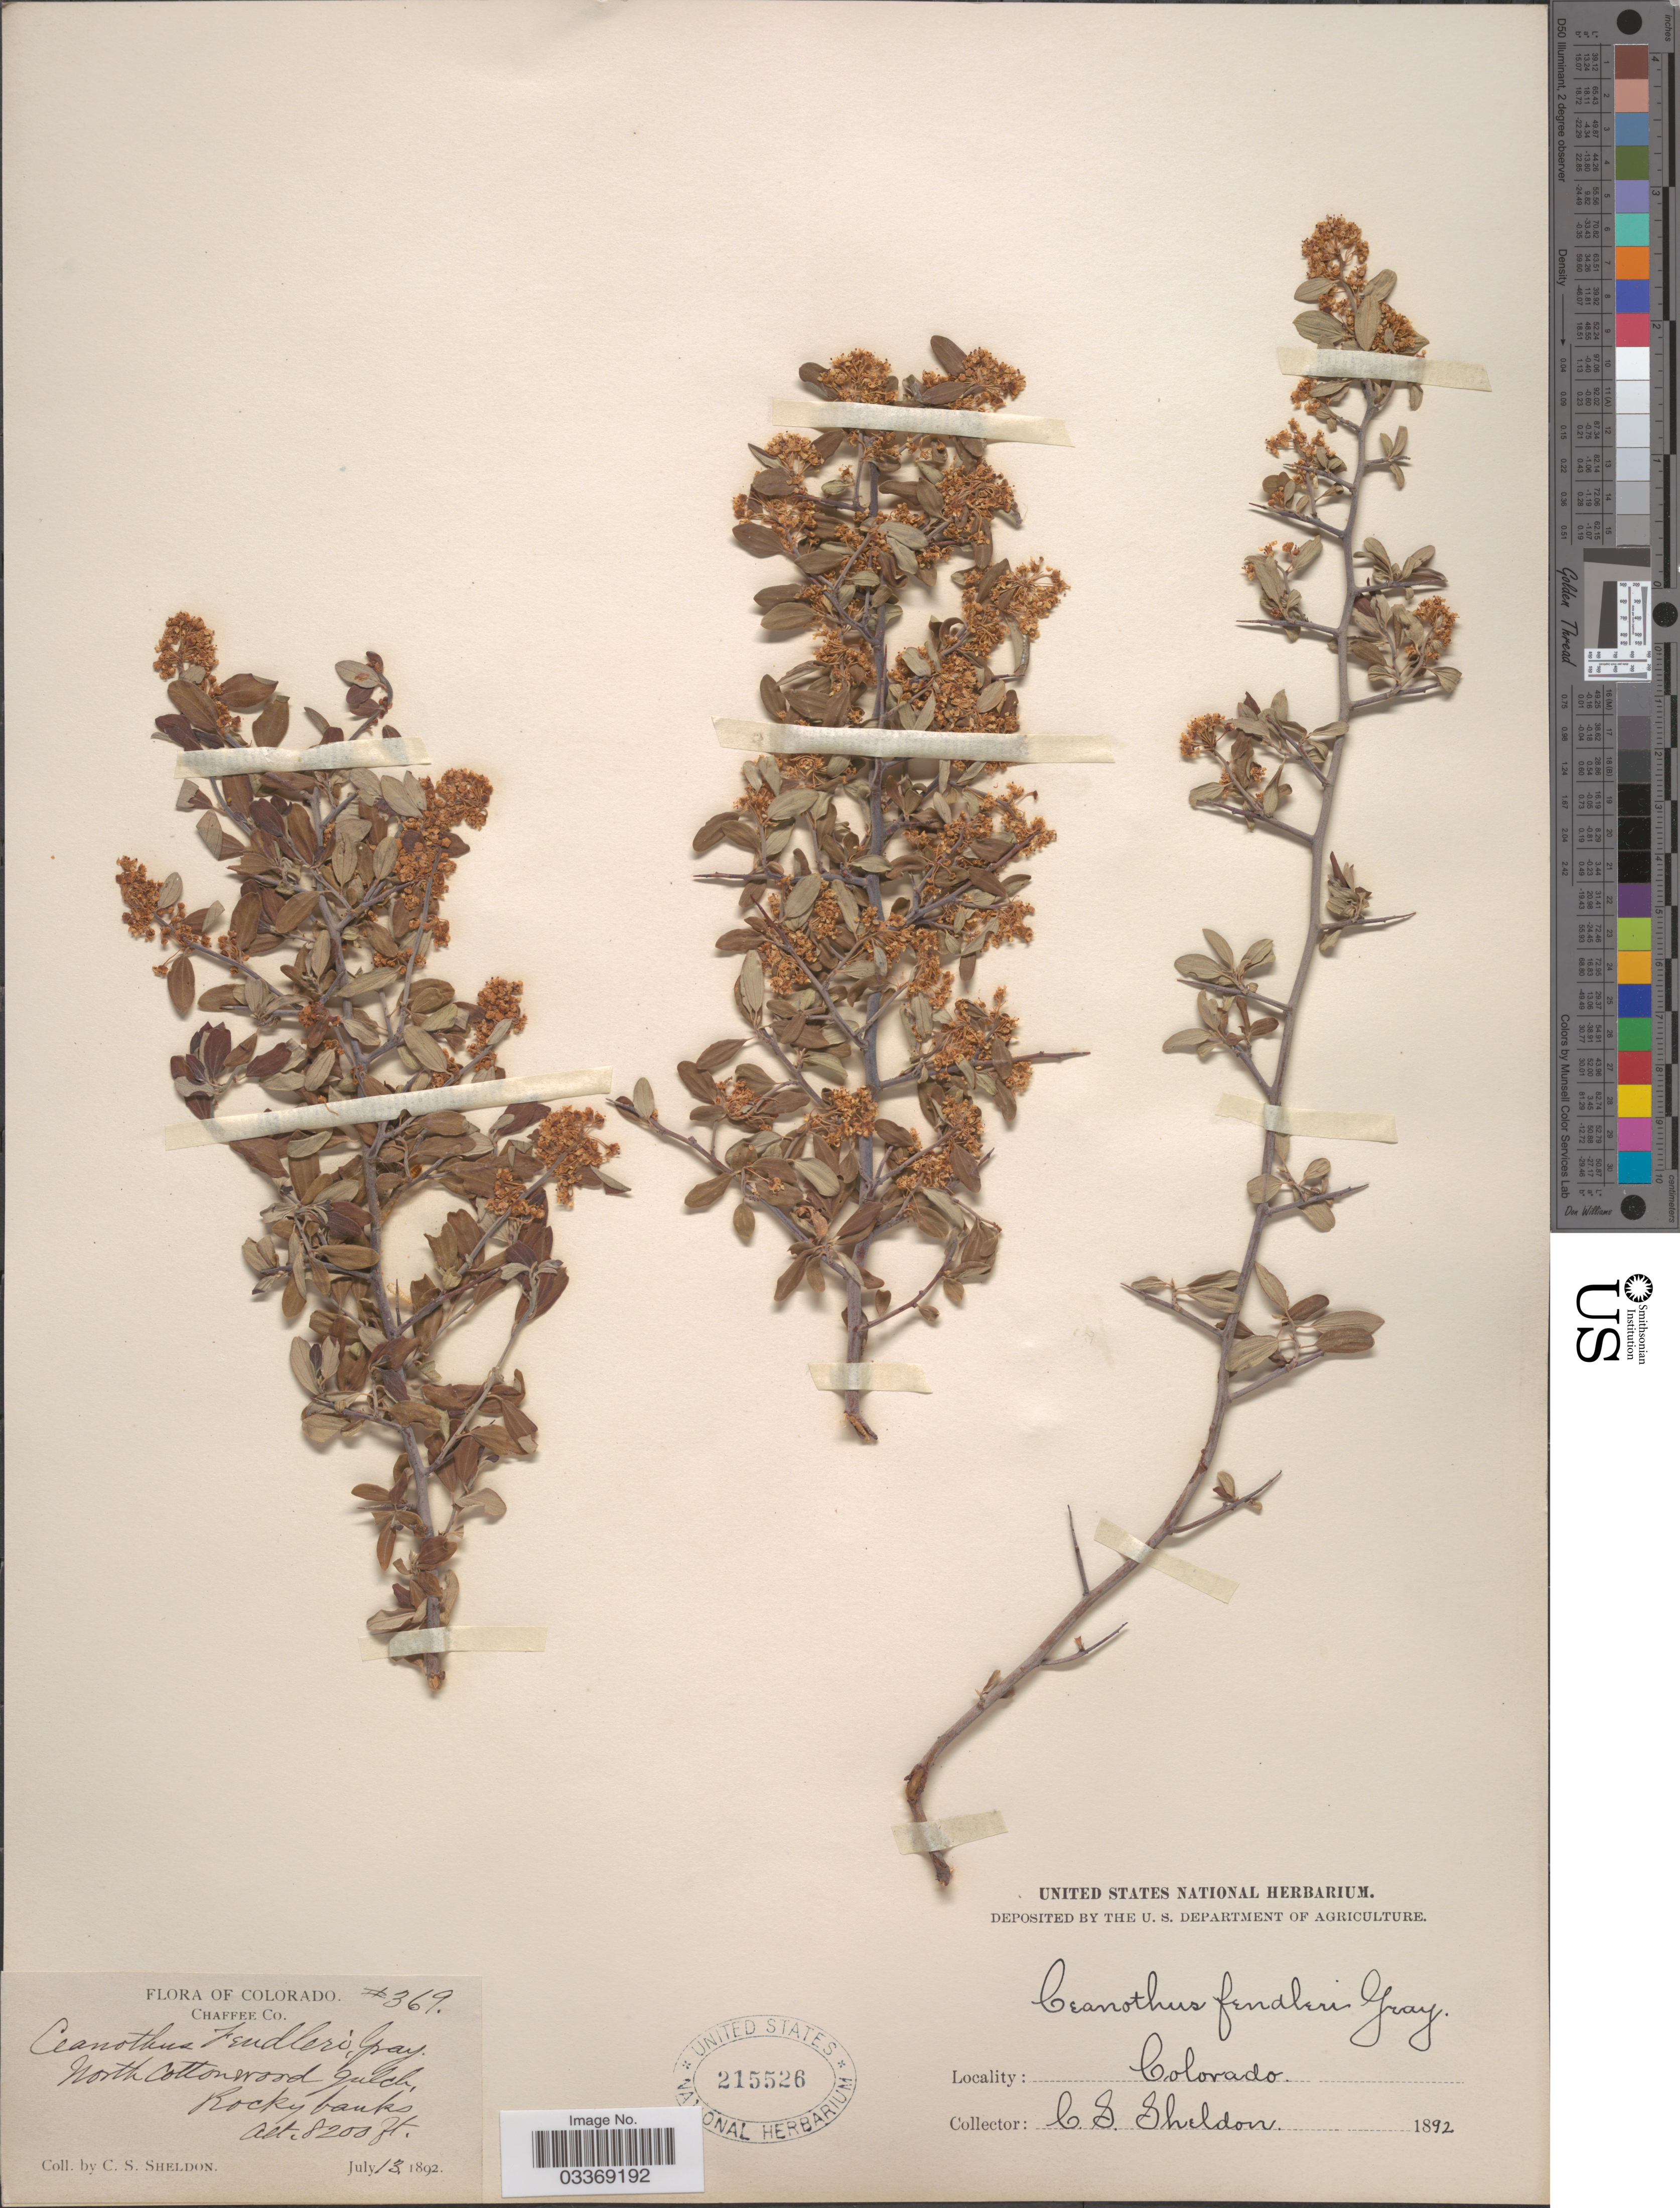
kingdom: Plantae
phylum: Tracheophyta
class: Magnoliopsida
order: Rosales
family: Rhamnaceae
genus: Ceanothus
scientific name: Ceanothus fendleri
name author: A. Gray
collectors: C. S. Sheldon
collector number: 369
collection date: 1892-07-13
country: United States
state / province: Colorado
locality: Chaffee Co., North Cottonwood gulch.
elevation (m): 2499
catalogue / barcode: US 215526